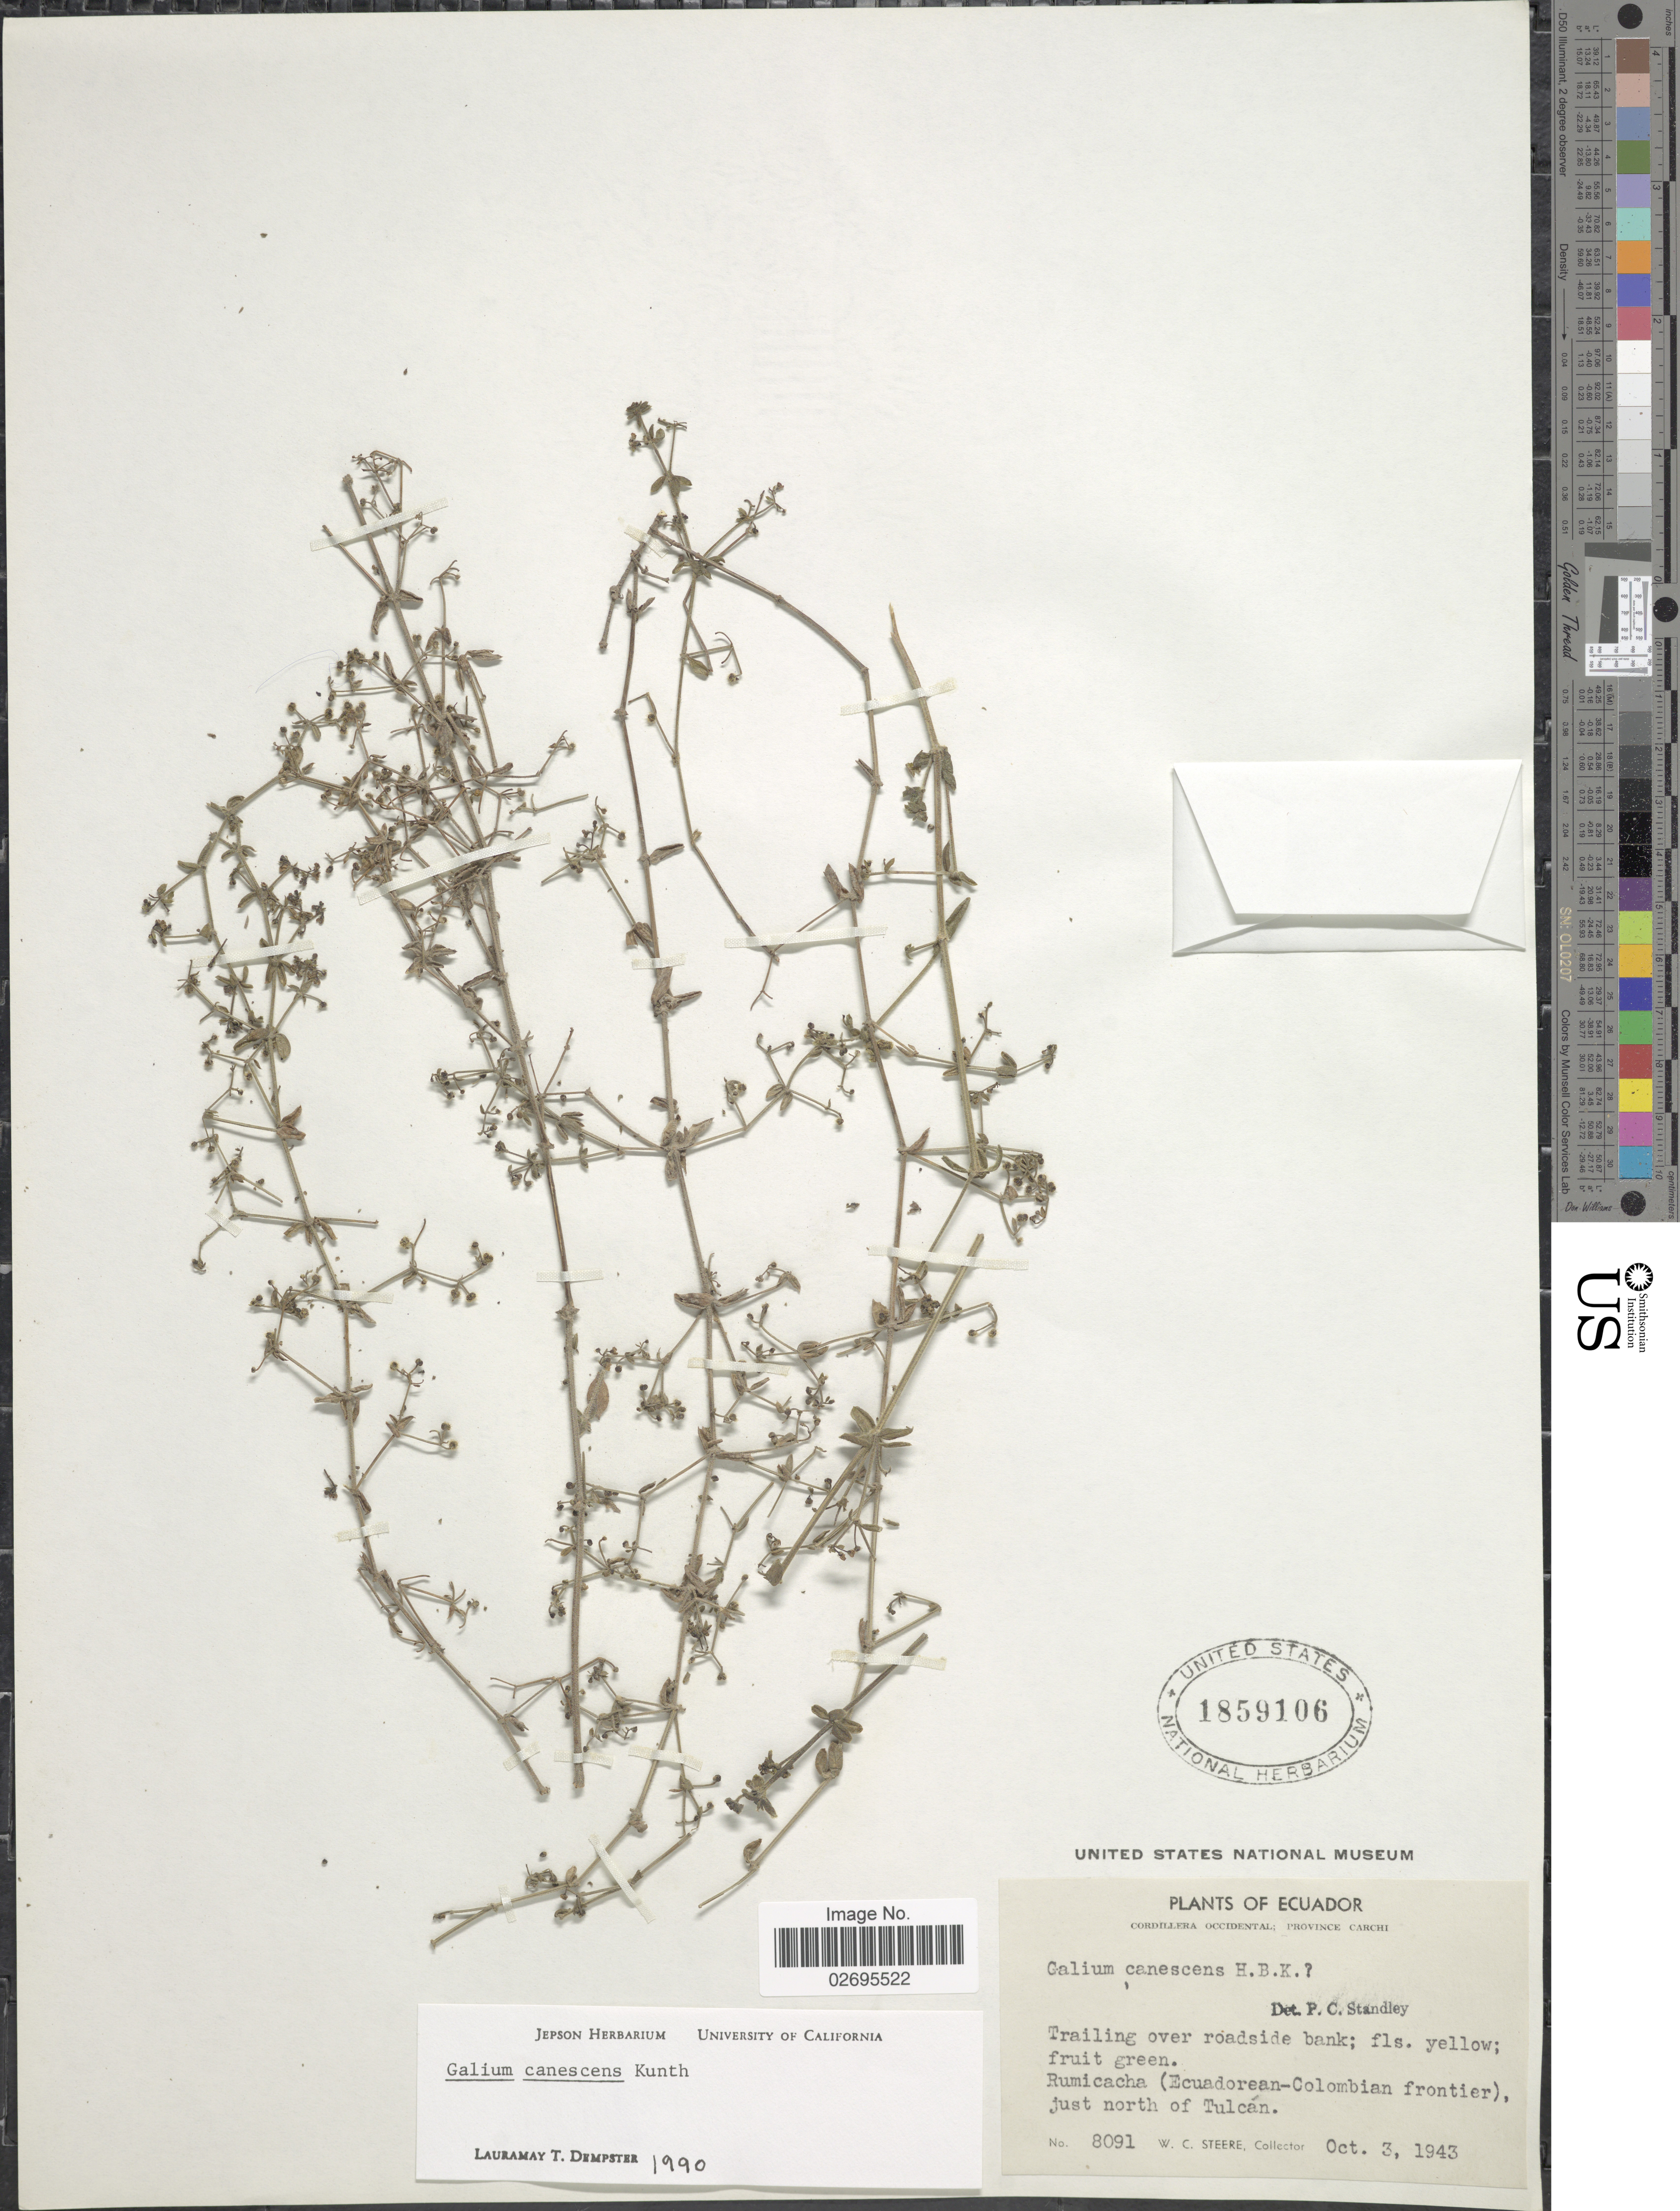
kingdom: Plantae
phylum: Tracheophyta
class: Magnoliopsida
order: Gentianales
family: Rubiaceae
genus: Galium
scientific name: Galium canescens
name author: Kunth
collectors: W. C. Steere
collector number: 8091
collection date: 1943-10-03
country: Ecuador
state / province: Carchi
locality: Cordillera Occidental, Trailing over roadside bank; Rumicacha (Ecuadorean-Colombian frontier), just north of Tulcán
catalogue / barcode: US 1859106